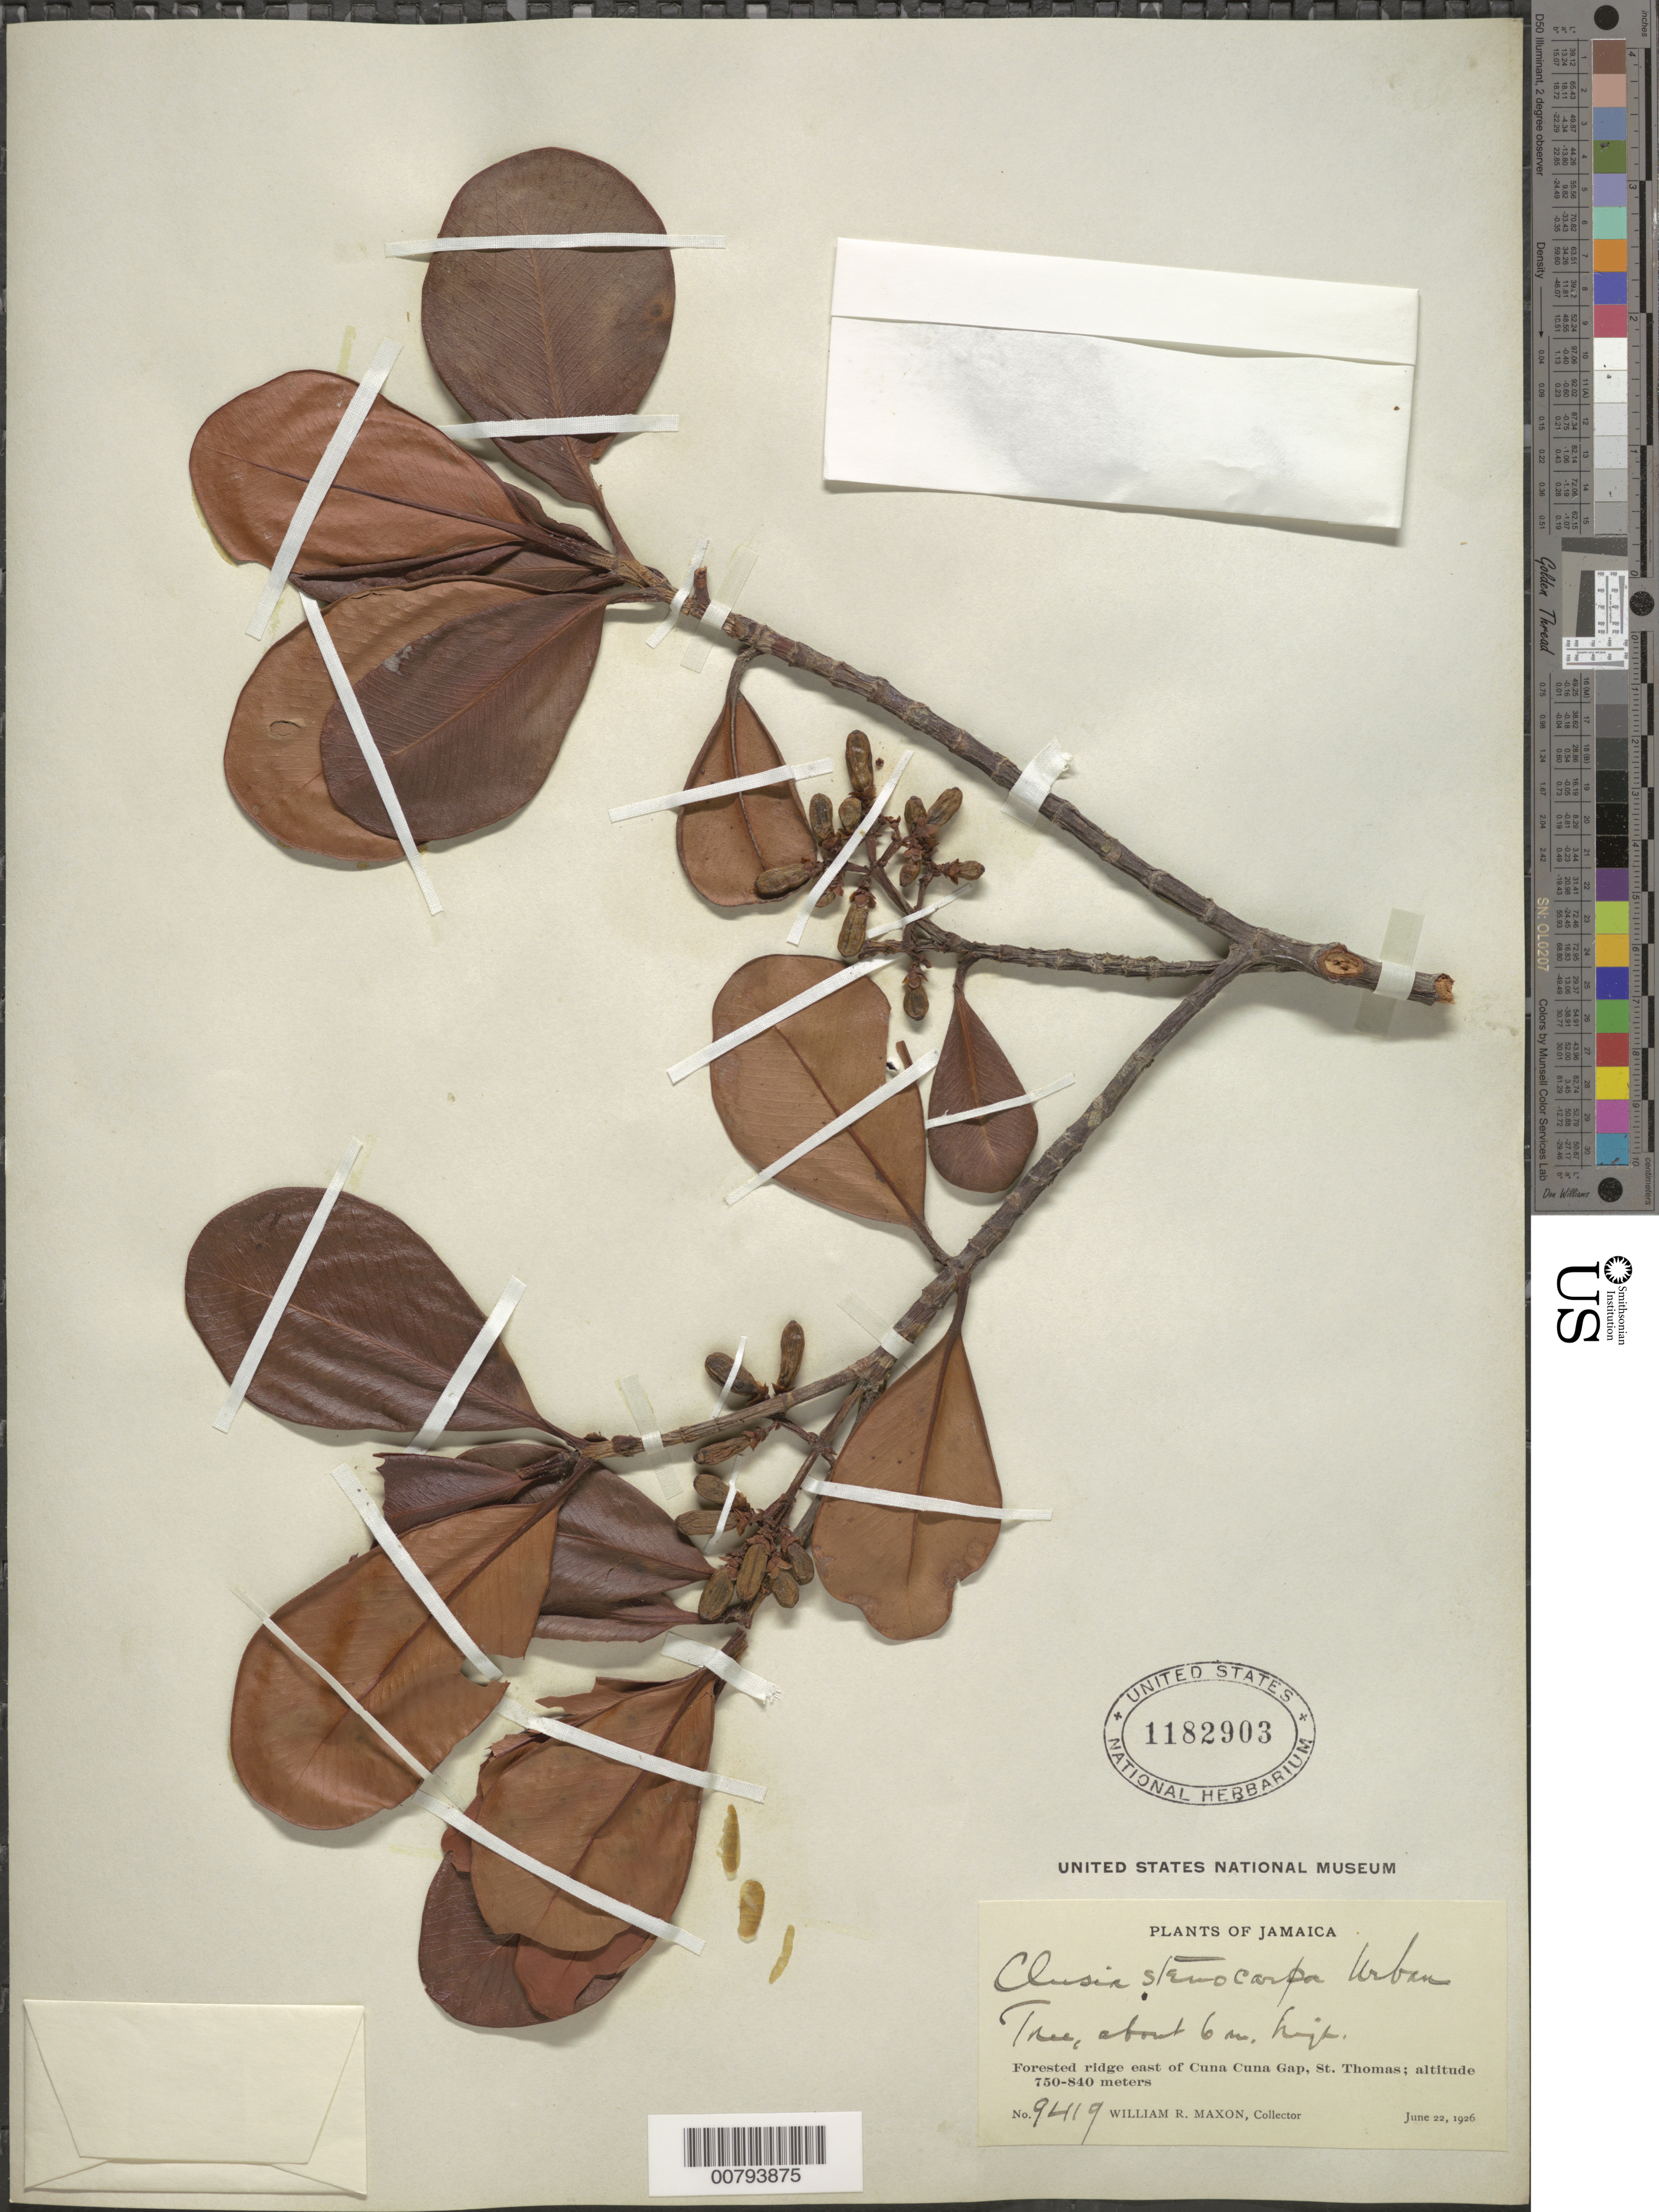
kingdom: Plantae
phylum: Tracheophyta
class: Magnoliopsida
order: Malpighiales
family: Clusiaceae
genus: Clusia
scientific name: Clusia stenocarpa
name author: Urb.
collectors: W. R. Maxon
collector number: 9419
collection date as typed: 22 Jun 1926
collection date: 1926-06-22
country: Jamaica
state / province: Saint Thomas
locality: Ridge east of Cuna Gap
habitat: Forested ridge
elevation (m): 750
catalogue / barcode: US 1182903